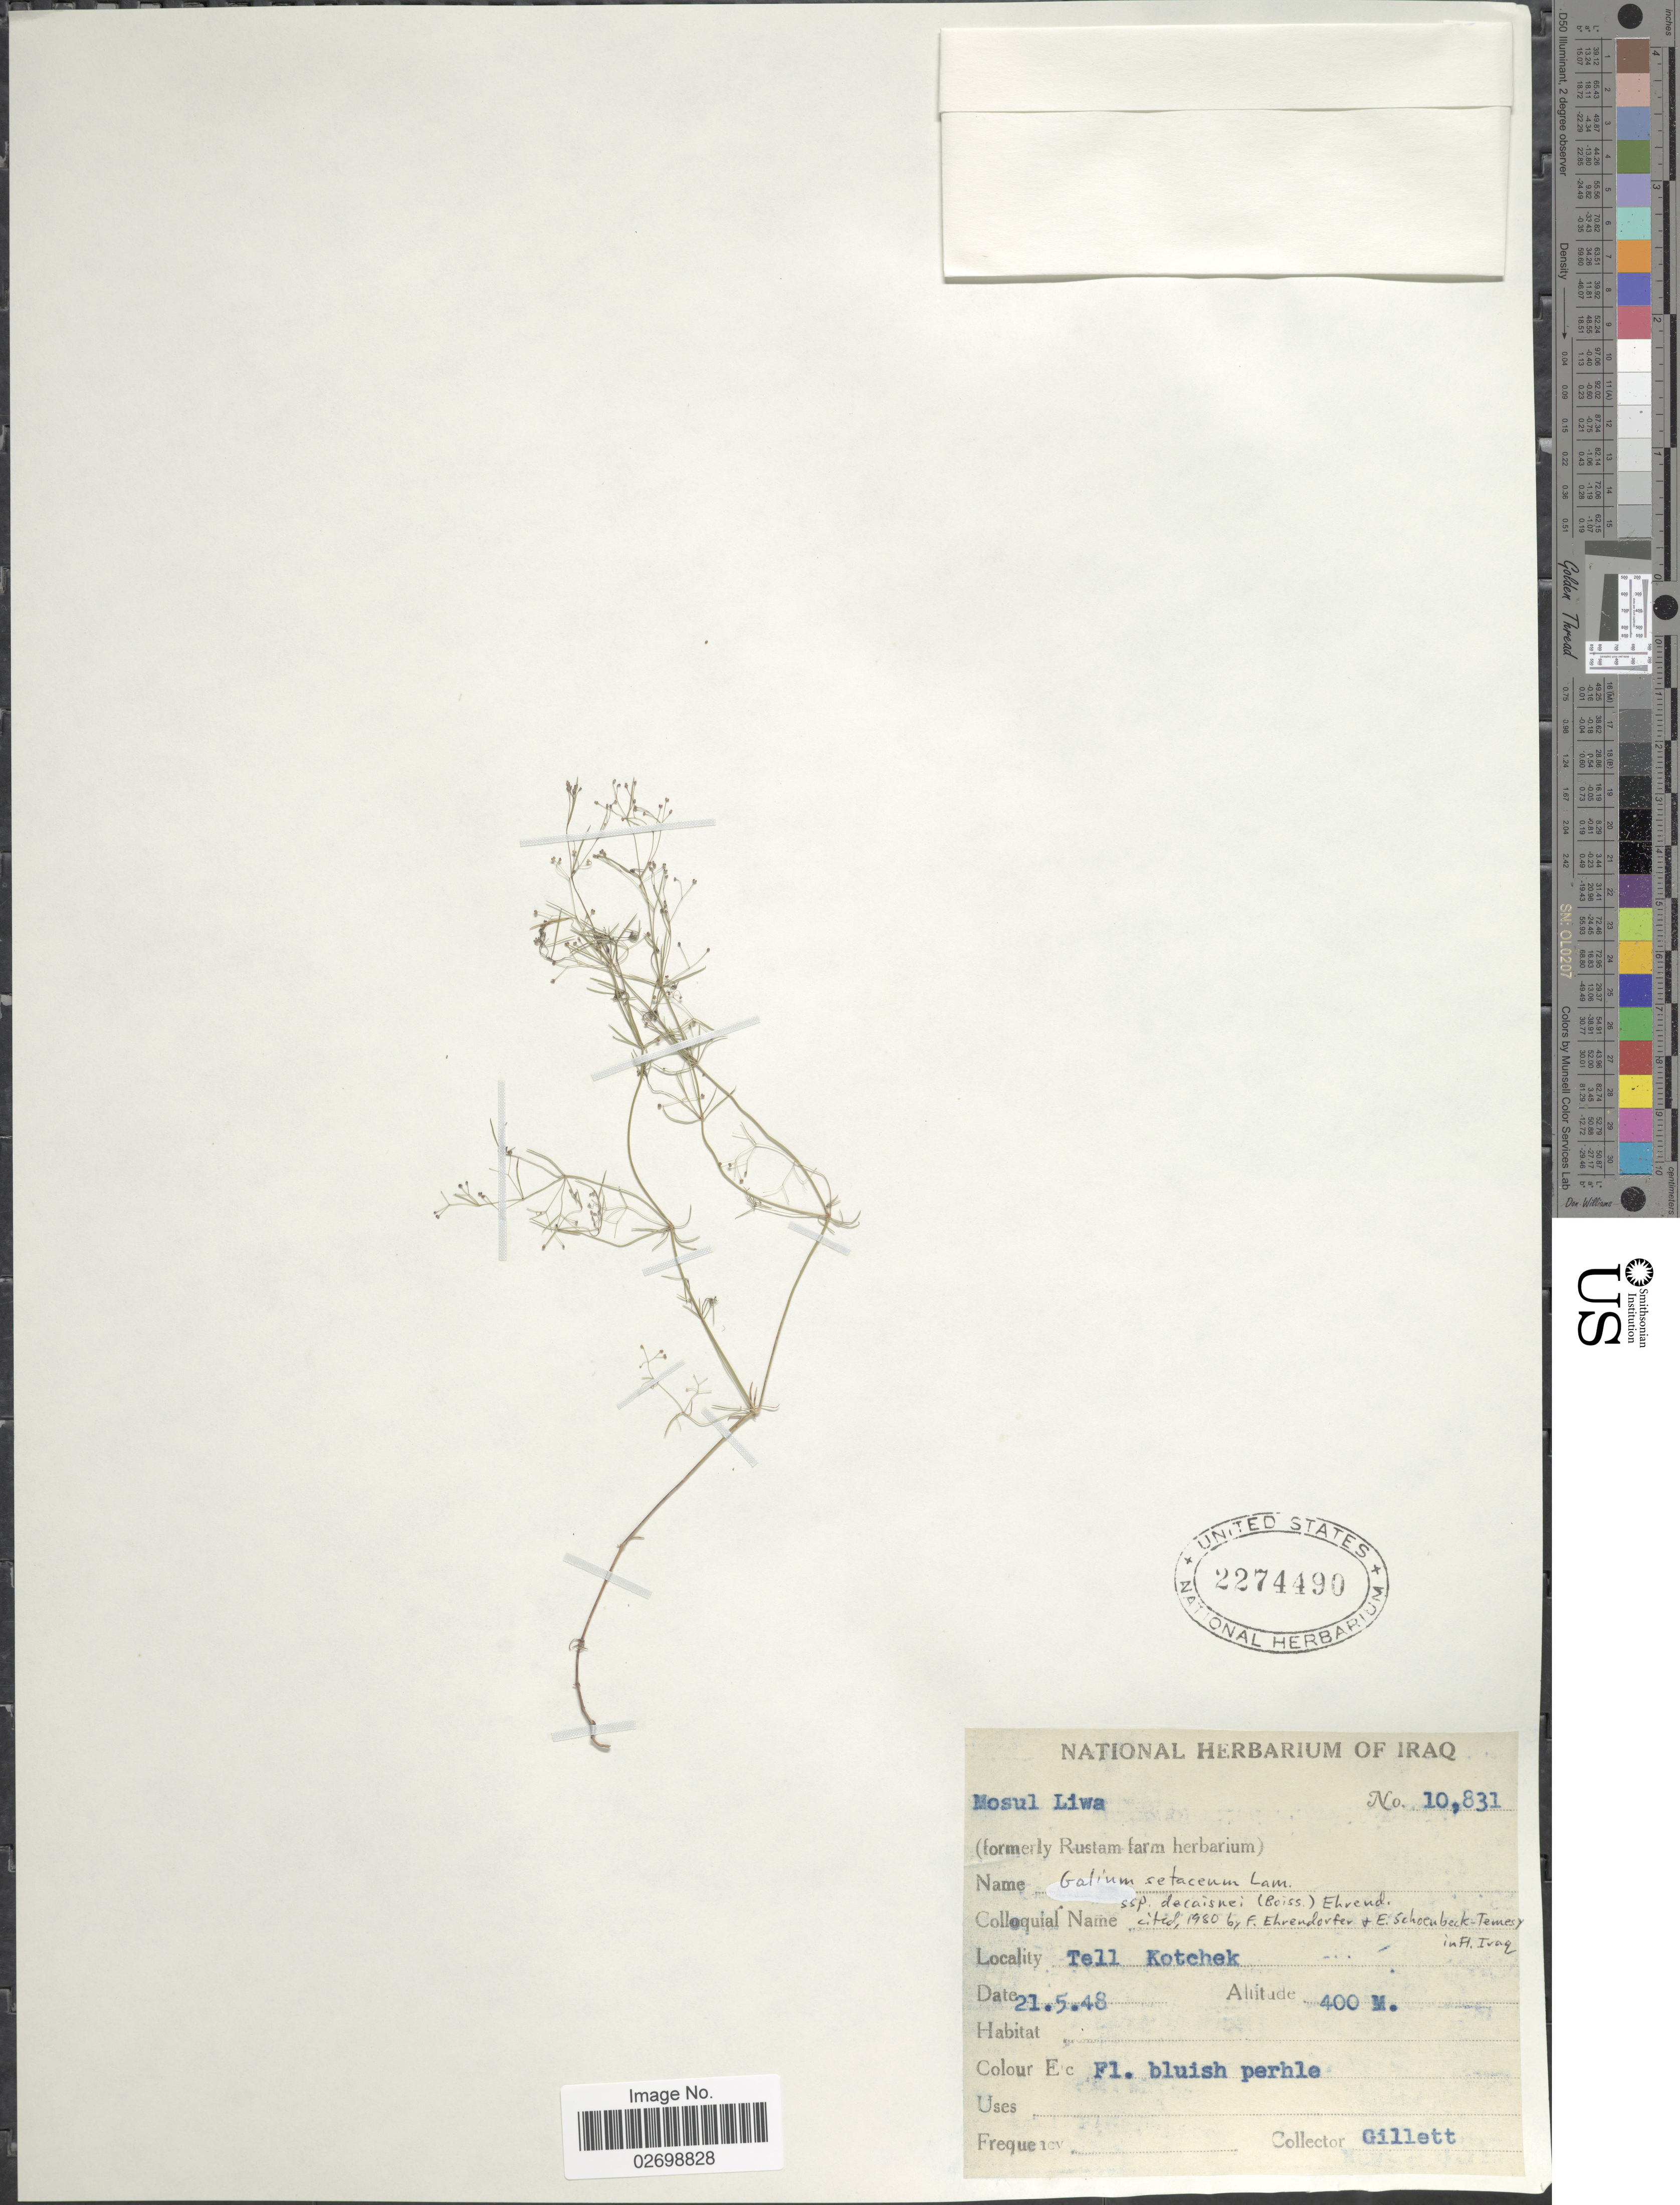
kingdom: Plantae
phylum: Tracheophyta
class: Magnoliopsida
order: Gentianales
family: Rubiaceae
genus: Galium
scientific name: Galium setaceum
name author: Lam.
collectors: Gillett, --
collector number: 10831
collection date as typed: Transcribed d/m/y: 21/5/48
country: Iraq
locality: Tell Kotchek, Mosul Liwa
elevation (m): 400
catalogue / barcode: US 2274490